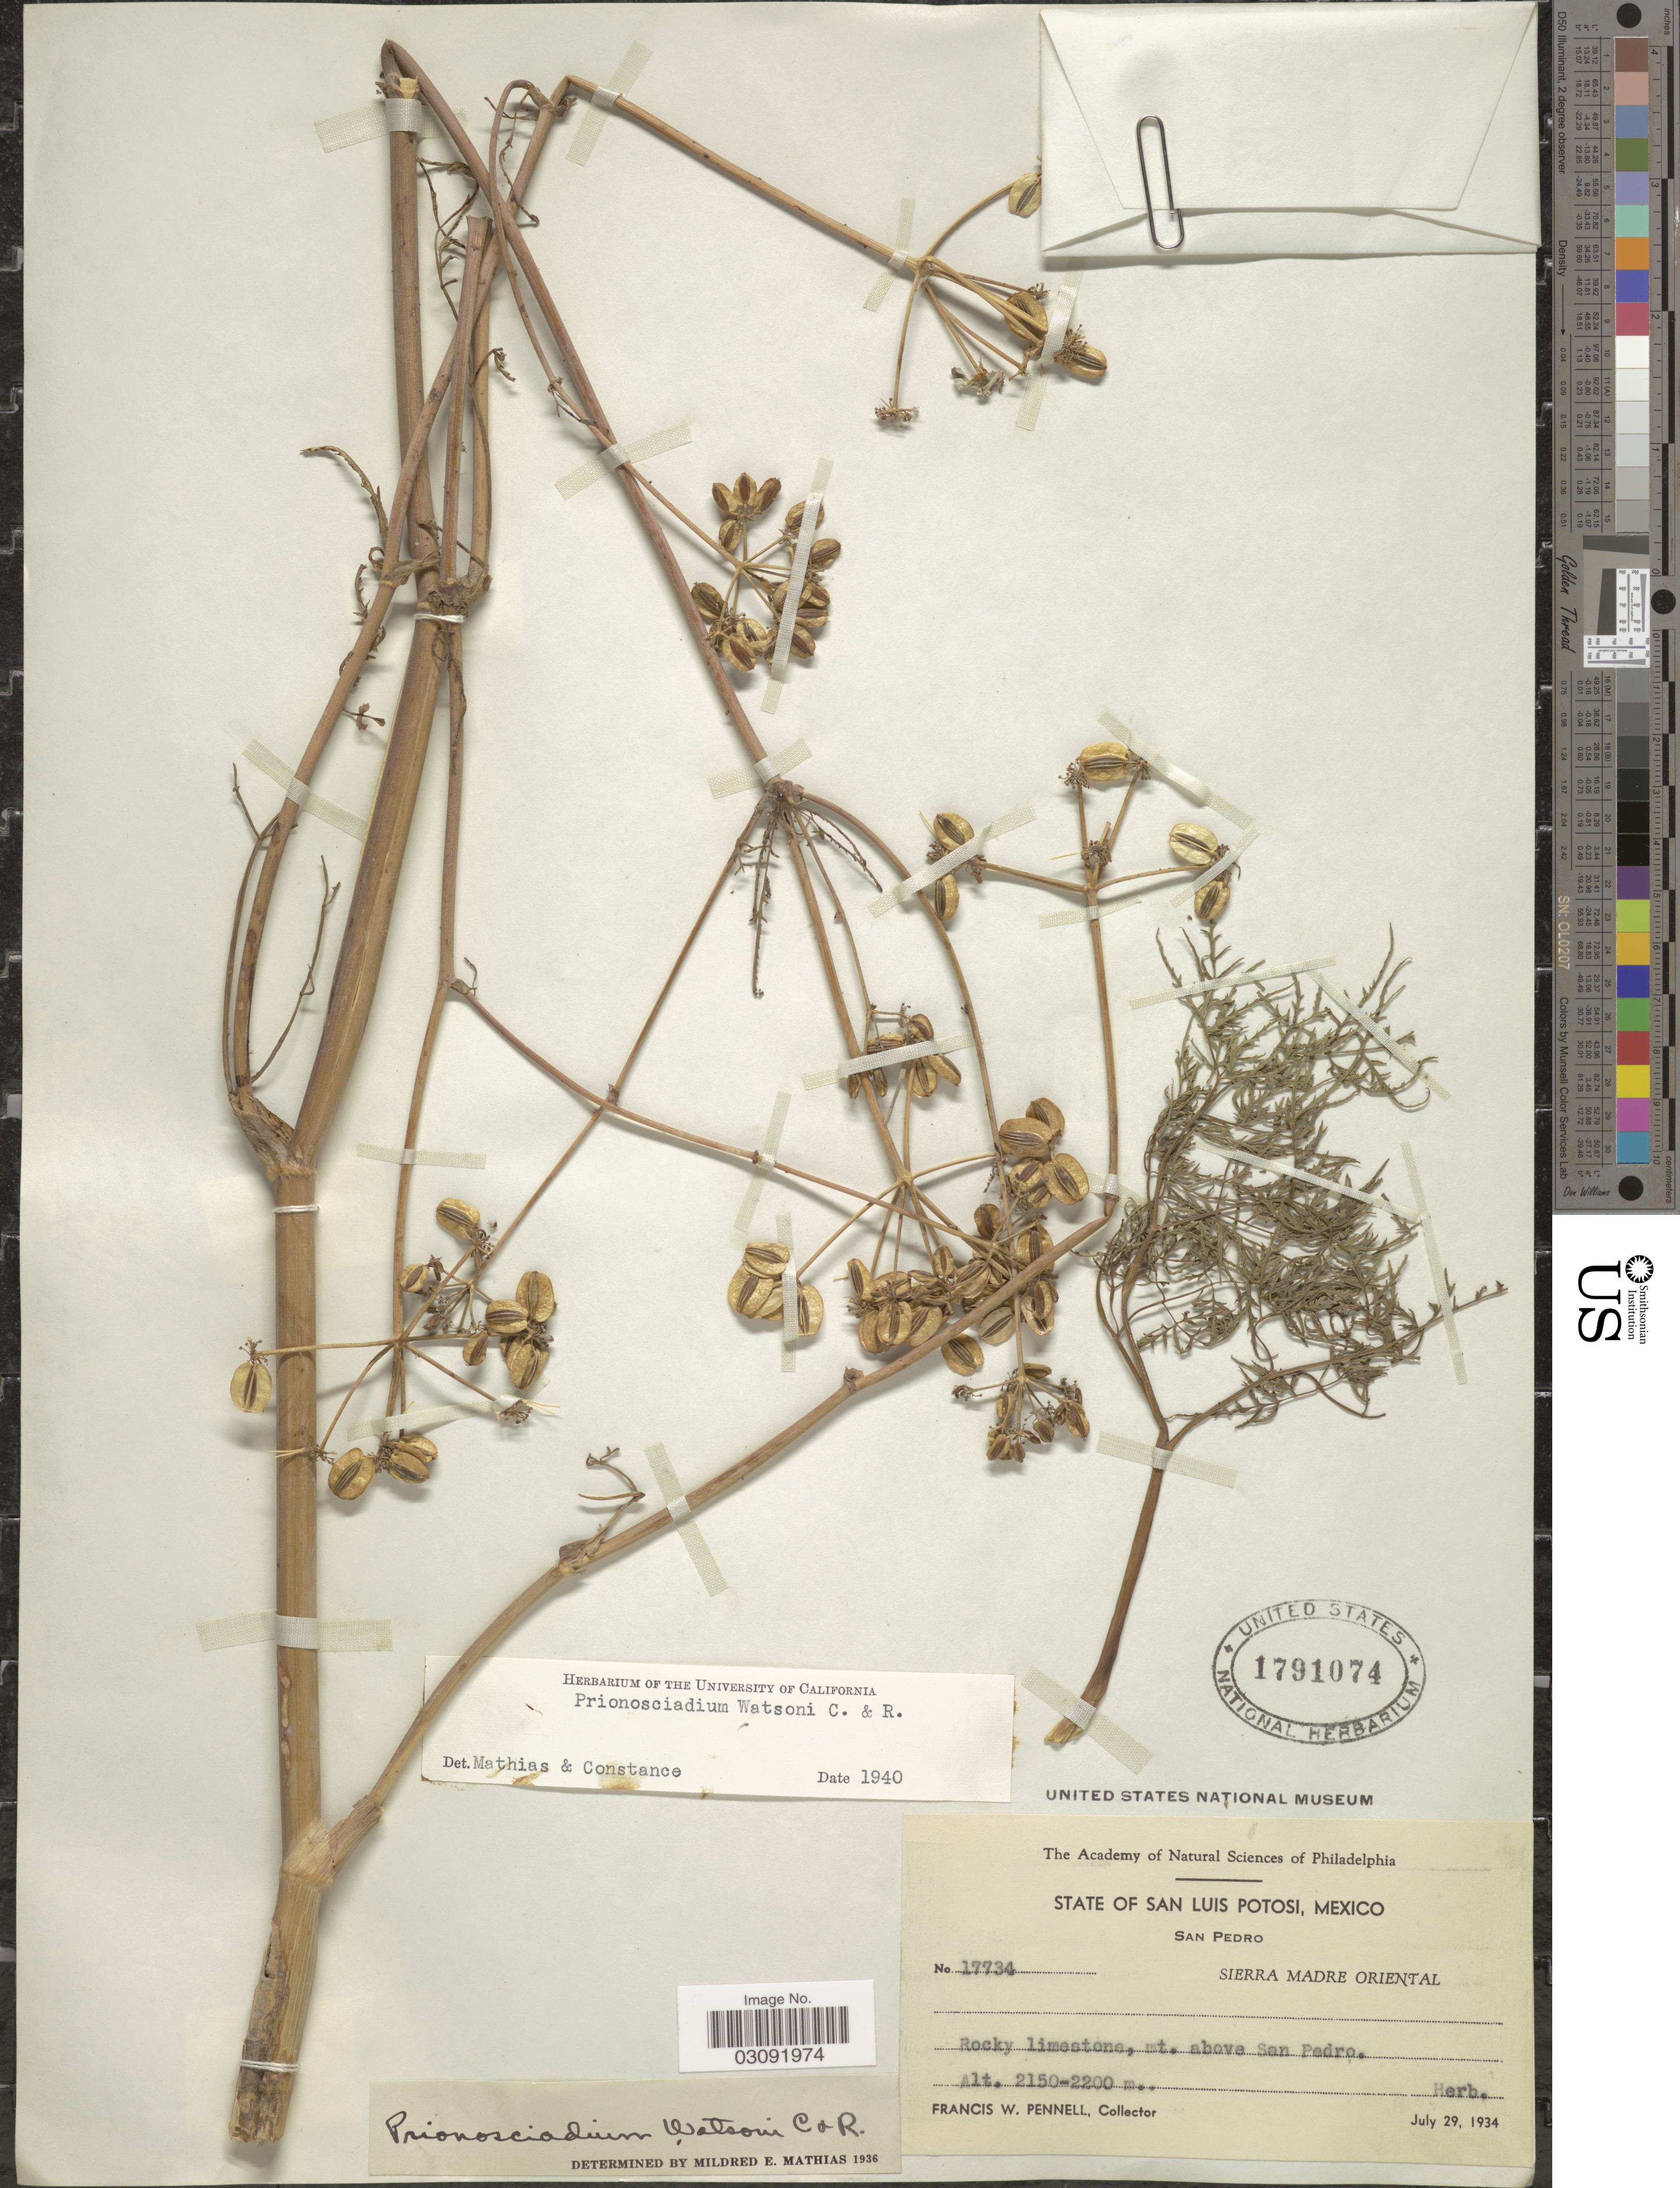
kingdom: Plantae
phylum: Tracheophyta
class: Magnoliopsida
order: Apiales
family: Apiaceae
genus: Prionosciadium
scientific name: Prionosciadium watsonii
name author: J.M. Coult. & Rose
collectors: F. W. Pennell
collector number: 17734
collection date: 1934-07-29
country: Mexico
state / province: San Luis Potosí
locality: San Pedro. Sierra Madre Oriental. Rocky limestone, mt. above San Pedro.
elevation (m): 2150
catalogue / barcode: US 1791074